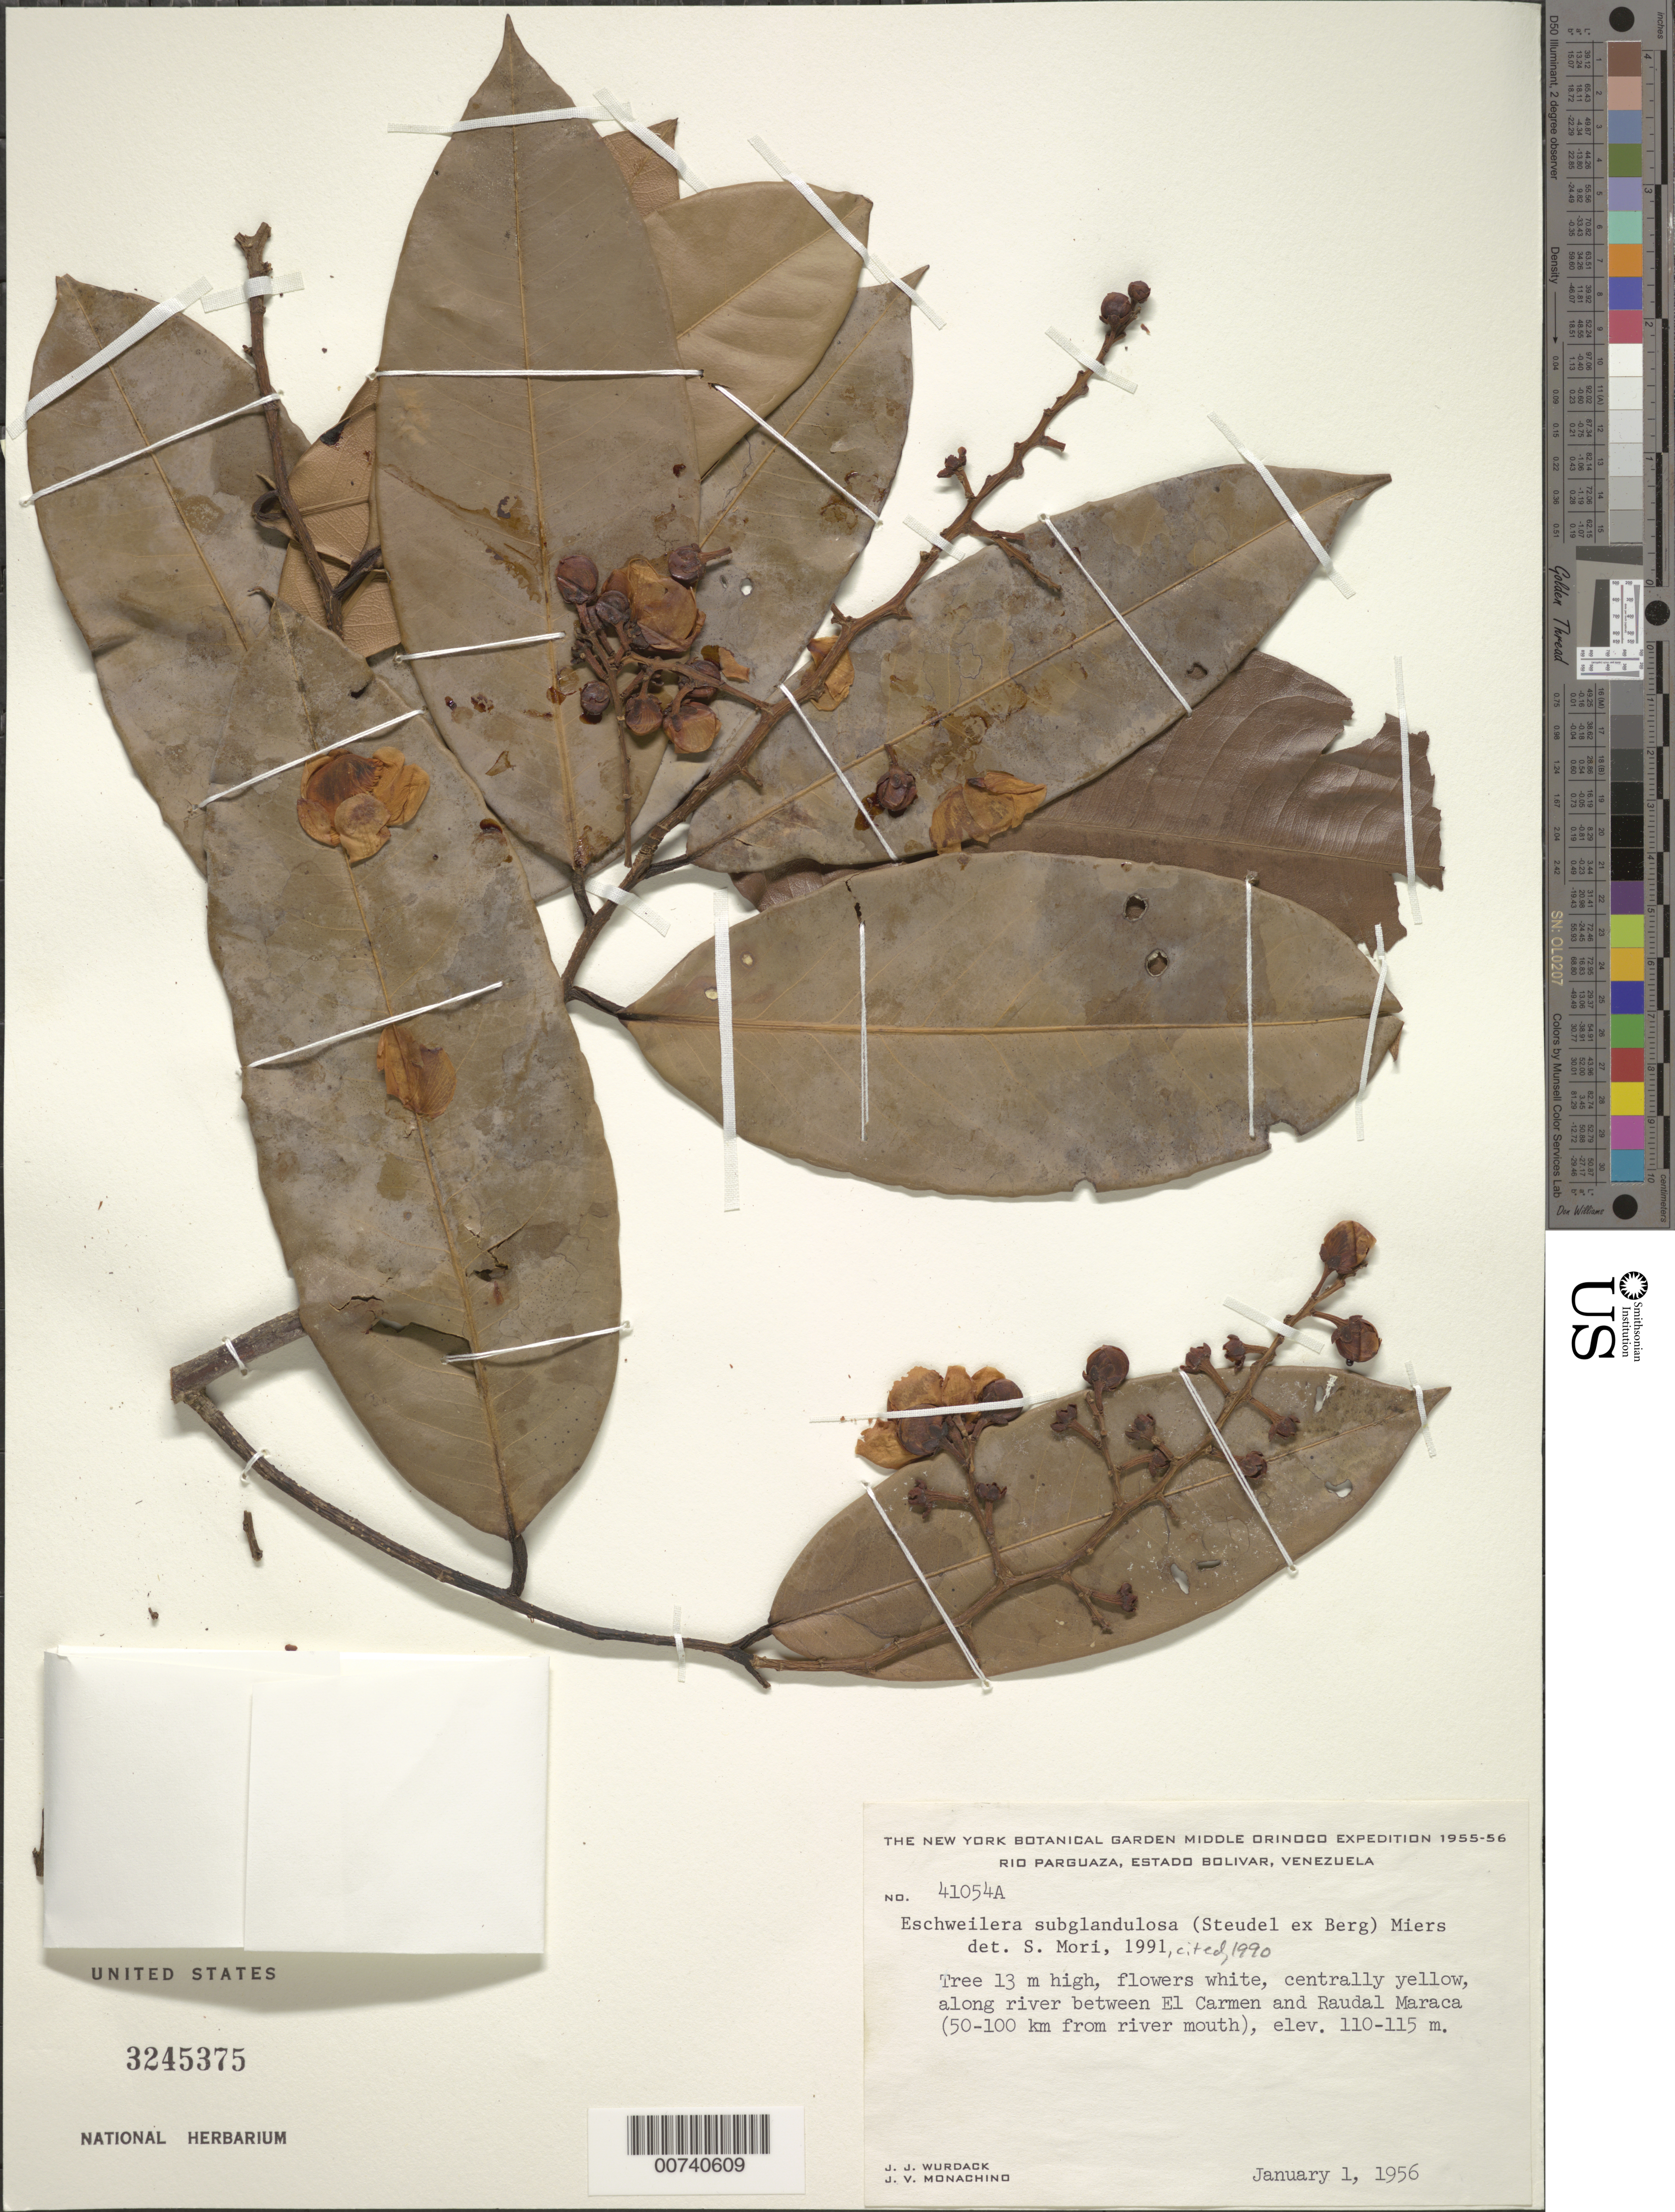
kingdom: Plantae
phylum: Tracheophyta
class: Magnoliopsida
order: Ericales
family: Lecythidaceae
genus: Eschweilera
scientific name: Eschweilera subglandulosa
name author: (Steud. ex Berg) Miers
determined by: Mori, Scott A.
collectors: J. J. Wurdack & J. V. Monachino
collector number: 41054 A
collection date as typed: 1-Jan-56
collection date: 1956-01-01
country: Venezuela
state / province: Bolívar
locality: Río Parguaza, between El Carmen and Raudal Maraca, 50-100 km from river mouth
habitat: Along river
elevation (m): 110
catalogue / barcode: US 3245375